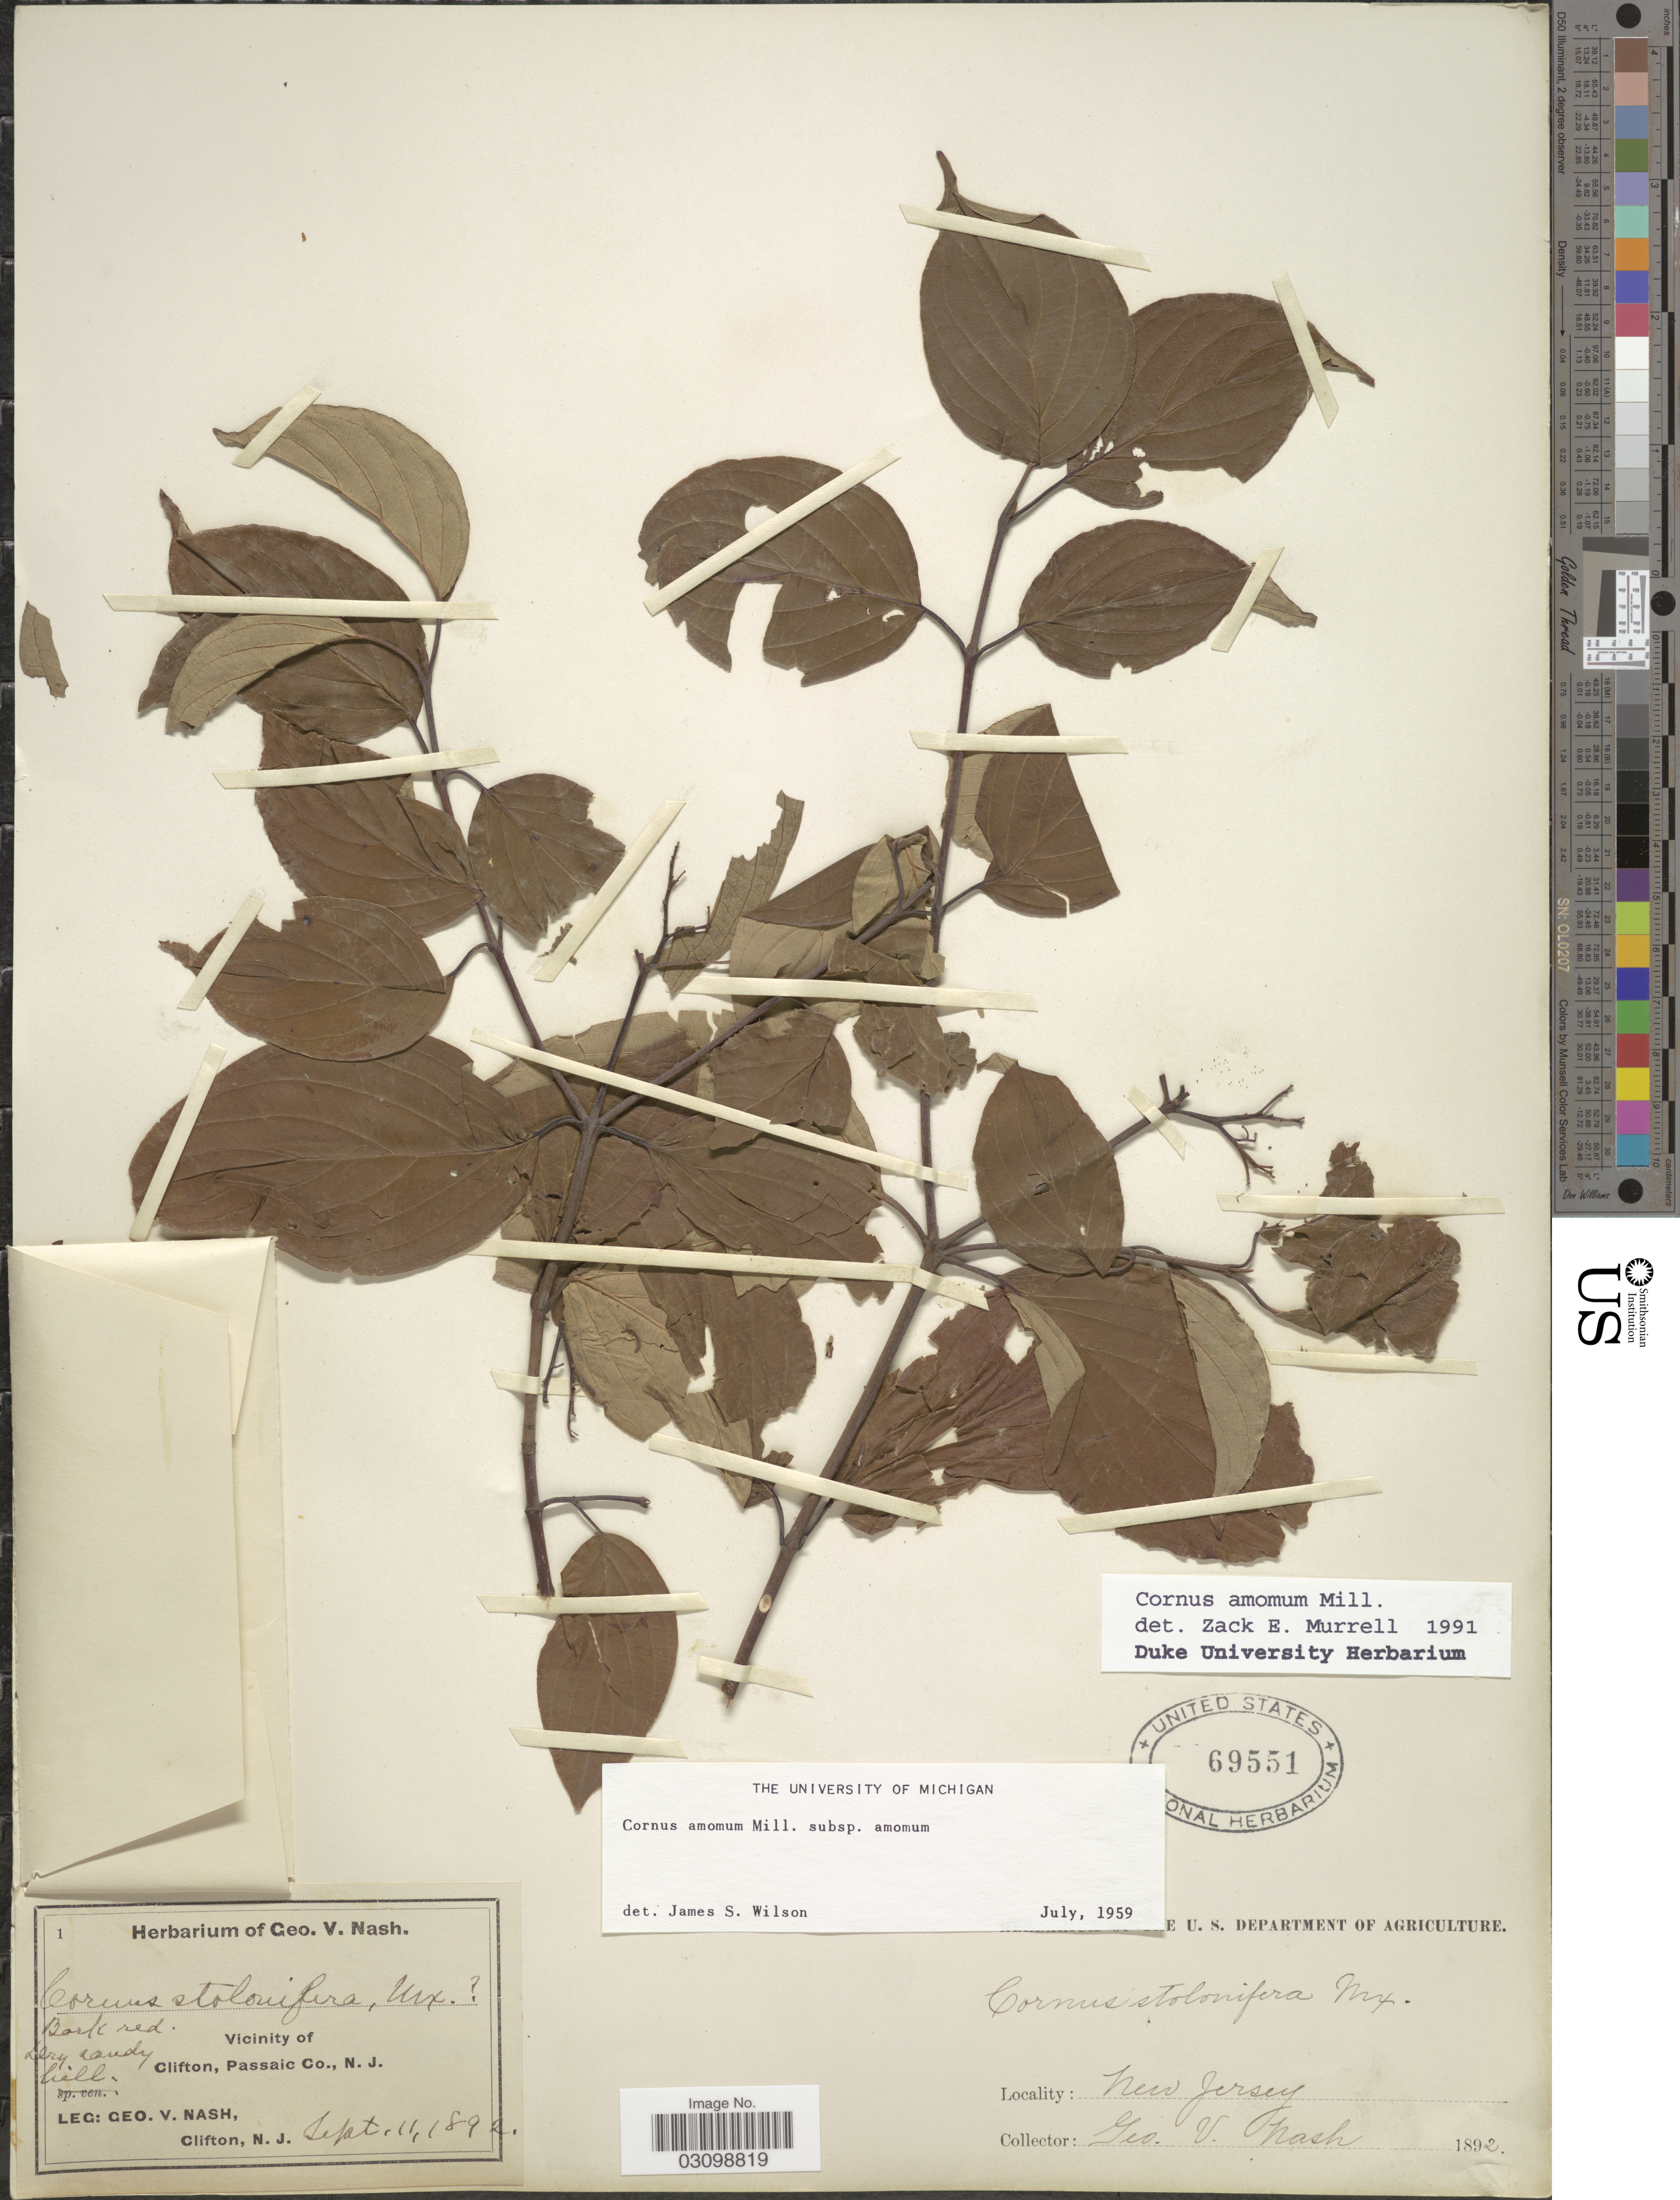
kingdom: Plantae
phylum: Tracheophyta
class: Magnoliopsida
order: Cornales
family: Cornaceae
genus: Cornus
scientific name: Cornus amomum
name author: Mill.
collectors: G. V. Nash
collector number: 1?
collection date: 1892-09-11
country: United States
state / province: New Jersey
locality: Vicinity of Clifton, Passaic Co., N.J.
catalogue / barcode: US 69551